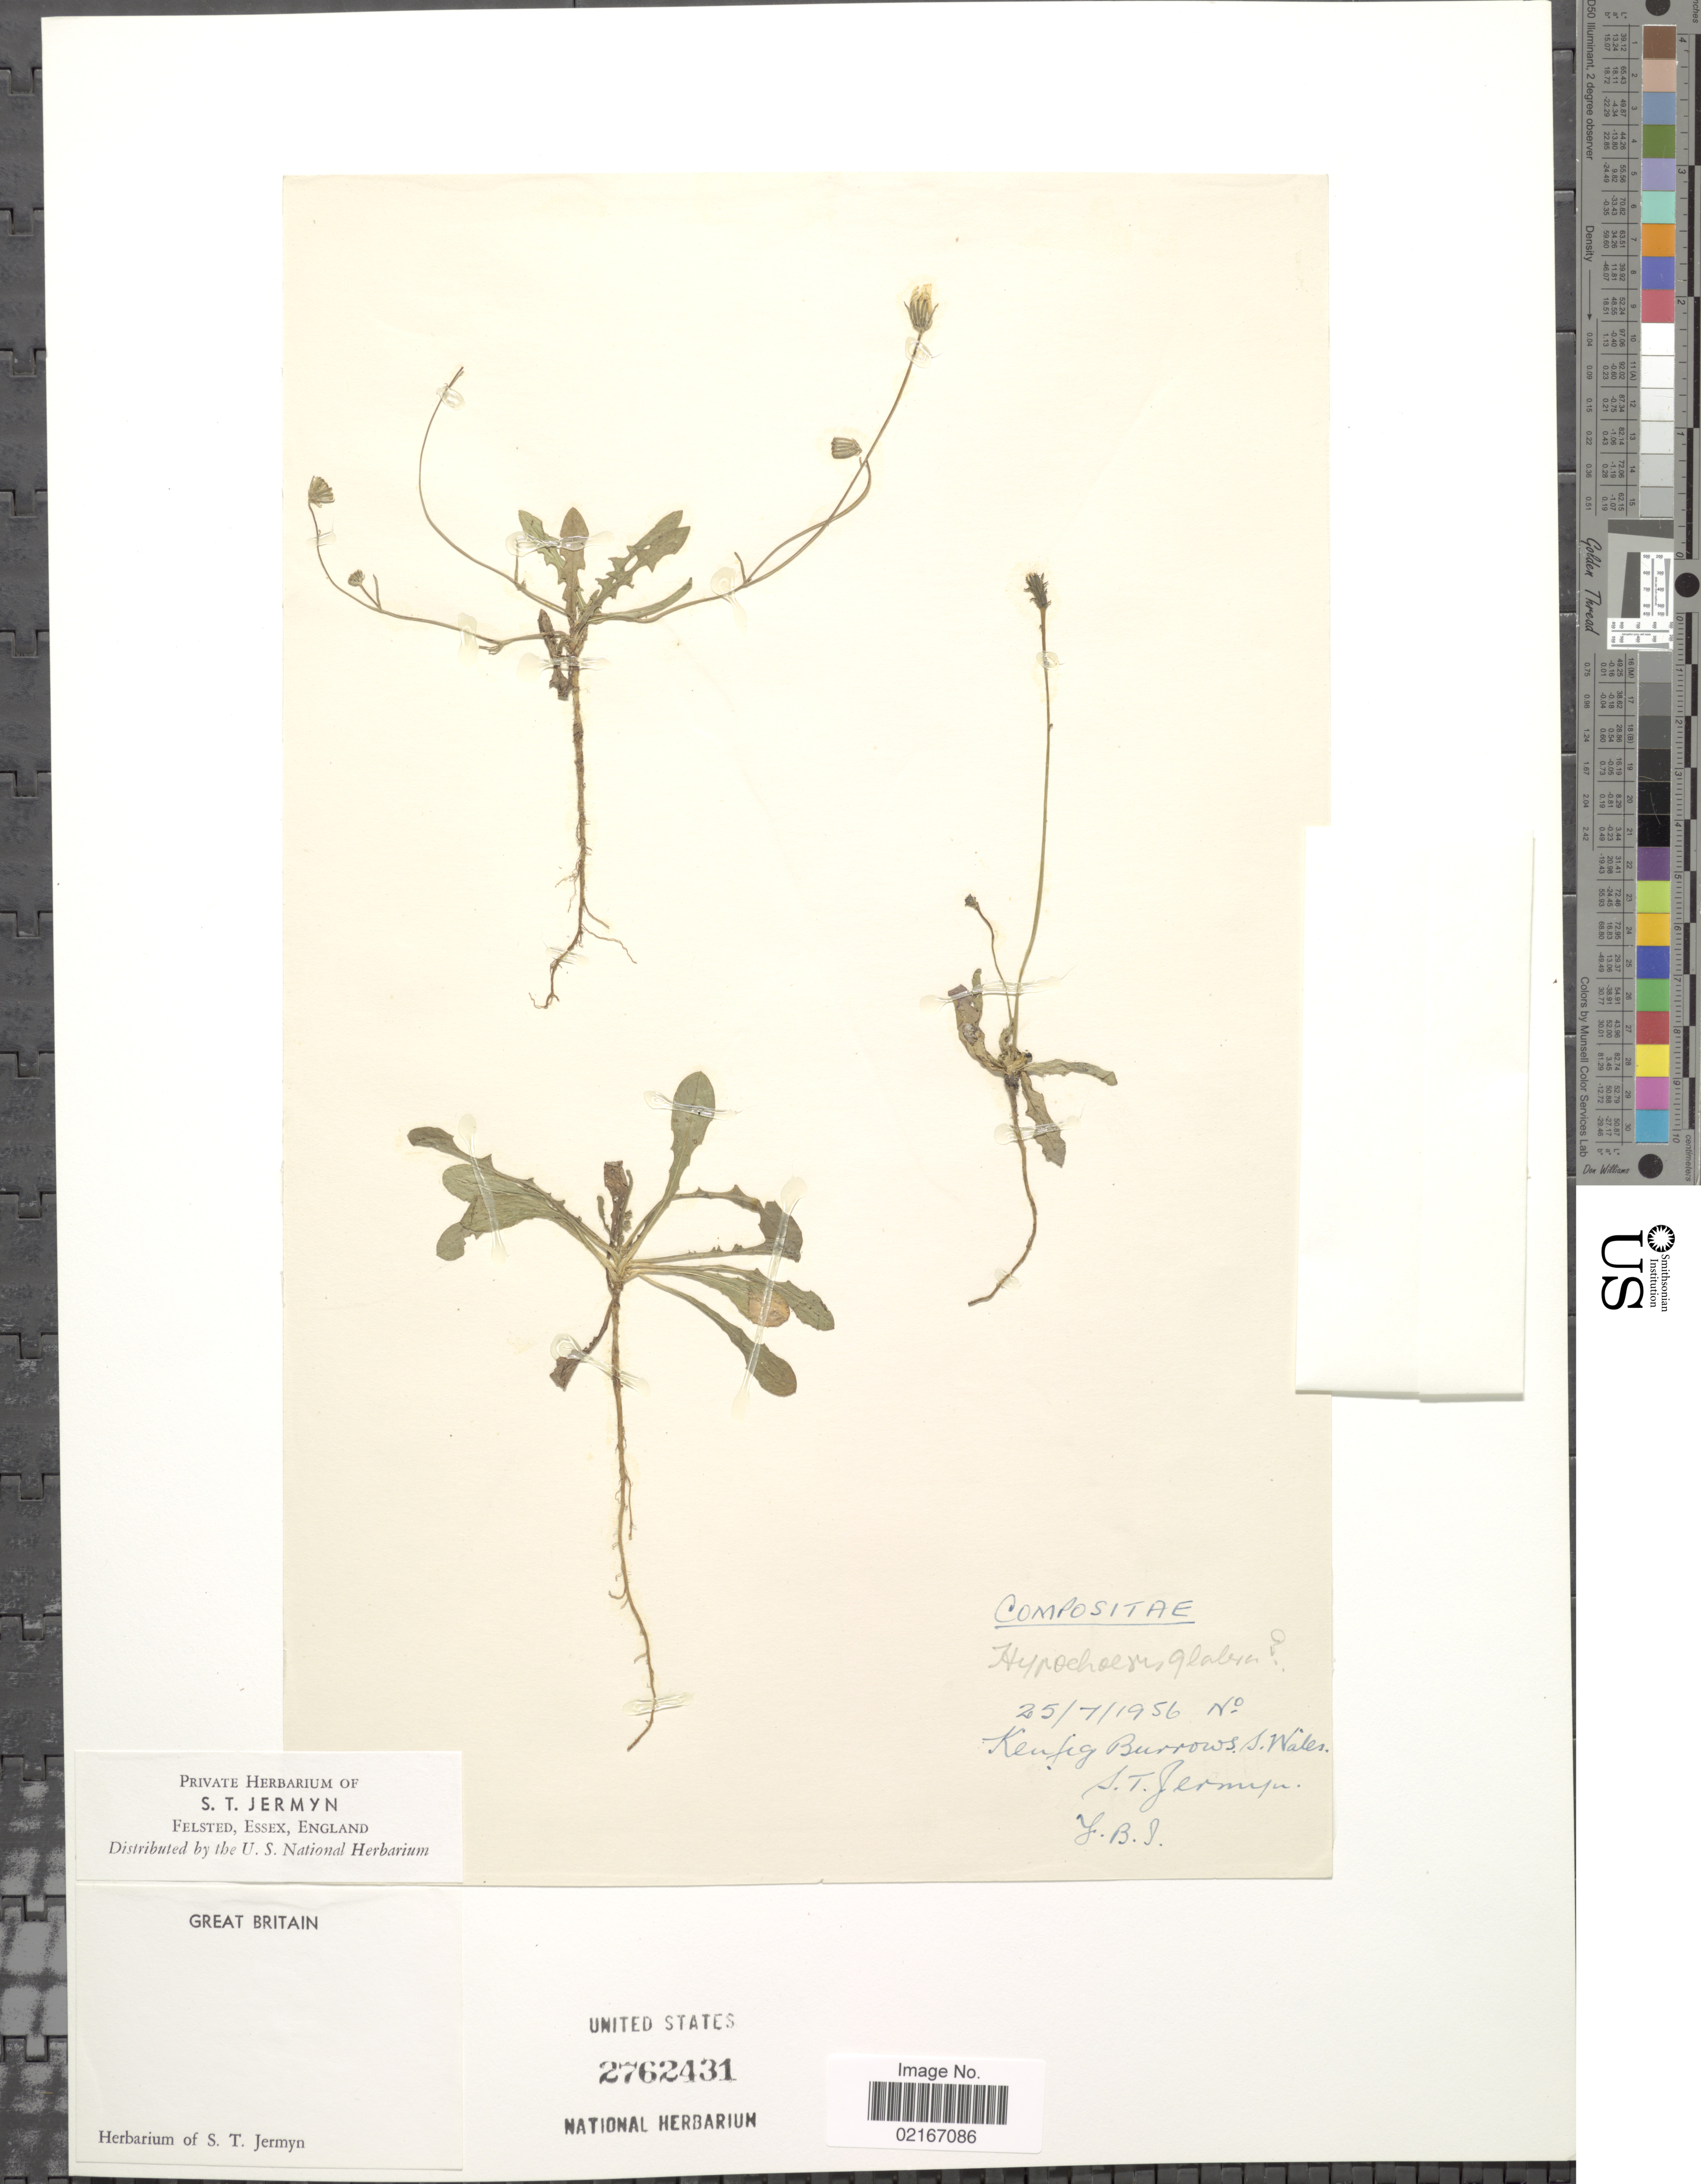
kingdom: Plantae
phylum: Tracheophyta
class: Magnoliopsida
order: Asterales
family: Asteraceae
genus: Hypochaeris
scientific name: Hypochaeris glabra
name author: L.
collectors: S. Jermyn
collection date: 1956-07-25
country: United Kingdom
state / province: Wales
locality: Kenfig Burrows, S. Wales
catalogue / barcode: US 2762431